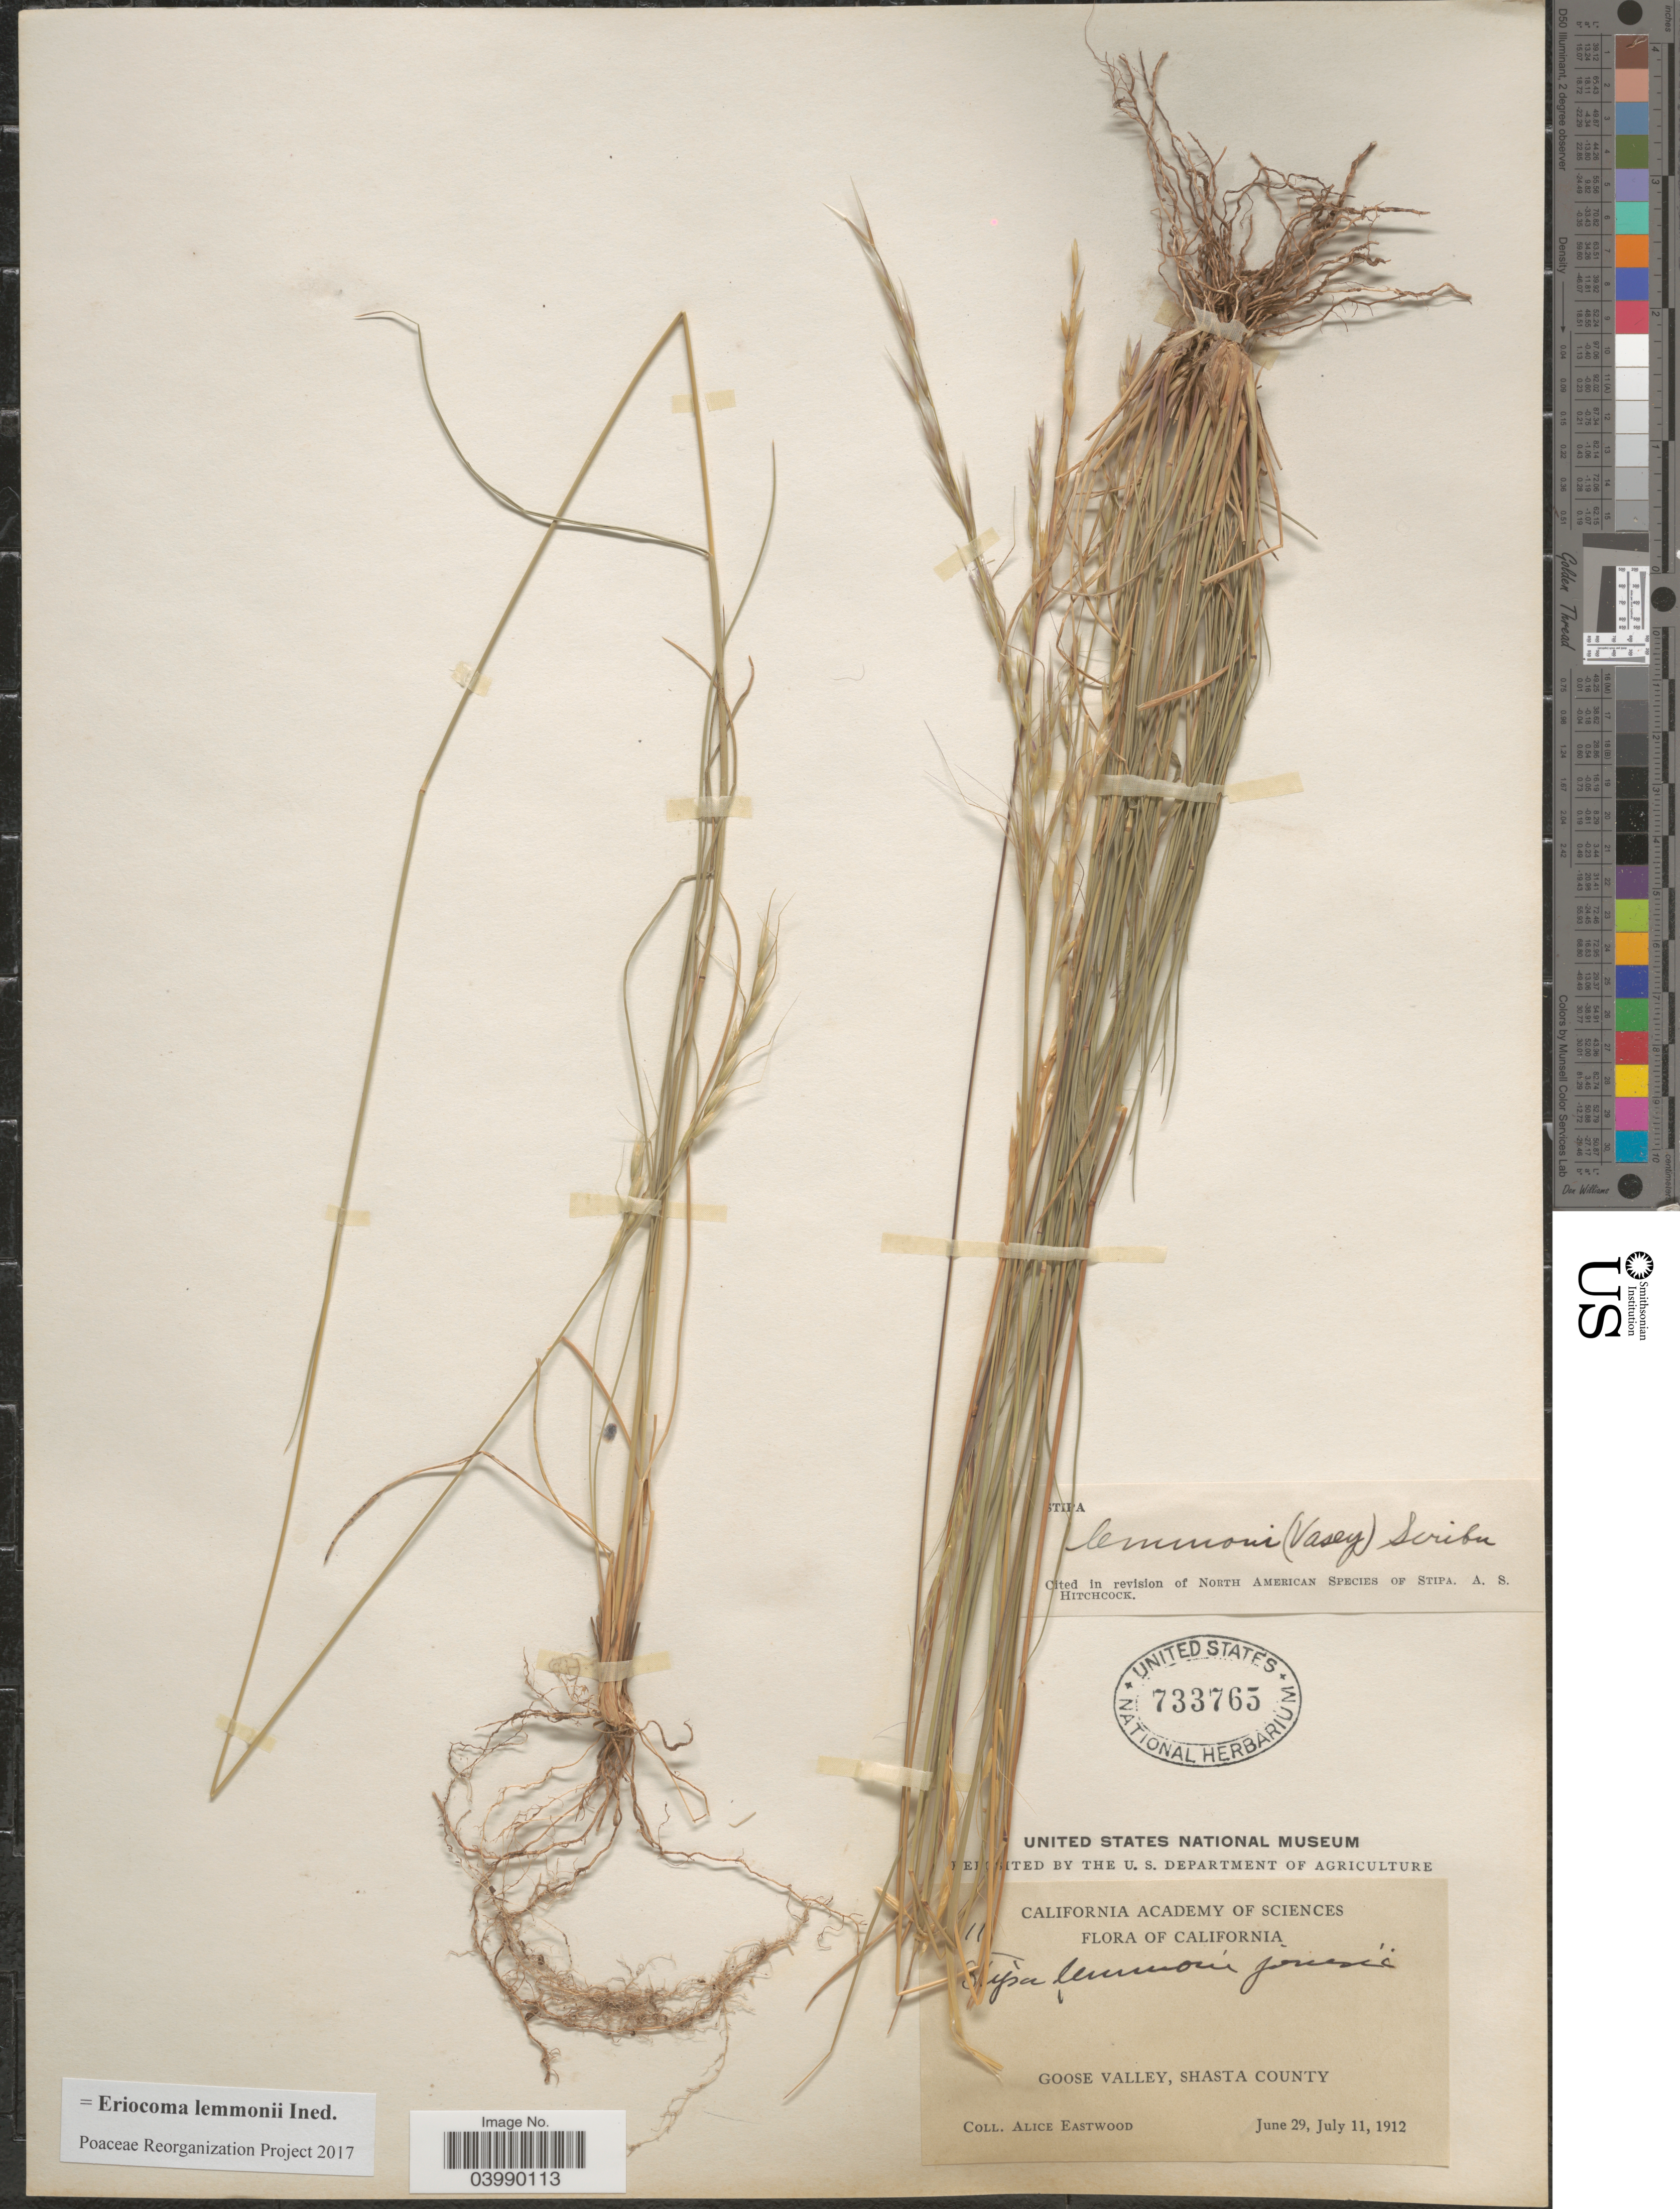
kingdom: Plantae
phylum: Tracheophyta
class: Liliopsida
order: Poales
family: Poaceae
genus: Eriocoma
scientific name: Eriocoma lemmonii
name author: (Vasey) Romasch.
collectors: A. Eastwood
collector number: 11!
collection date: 1912-06-29/1912-07-11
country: United States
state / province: California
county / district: Shasta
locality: Goose Valley, Shasta County.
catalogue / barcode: US 733765